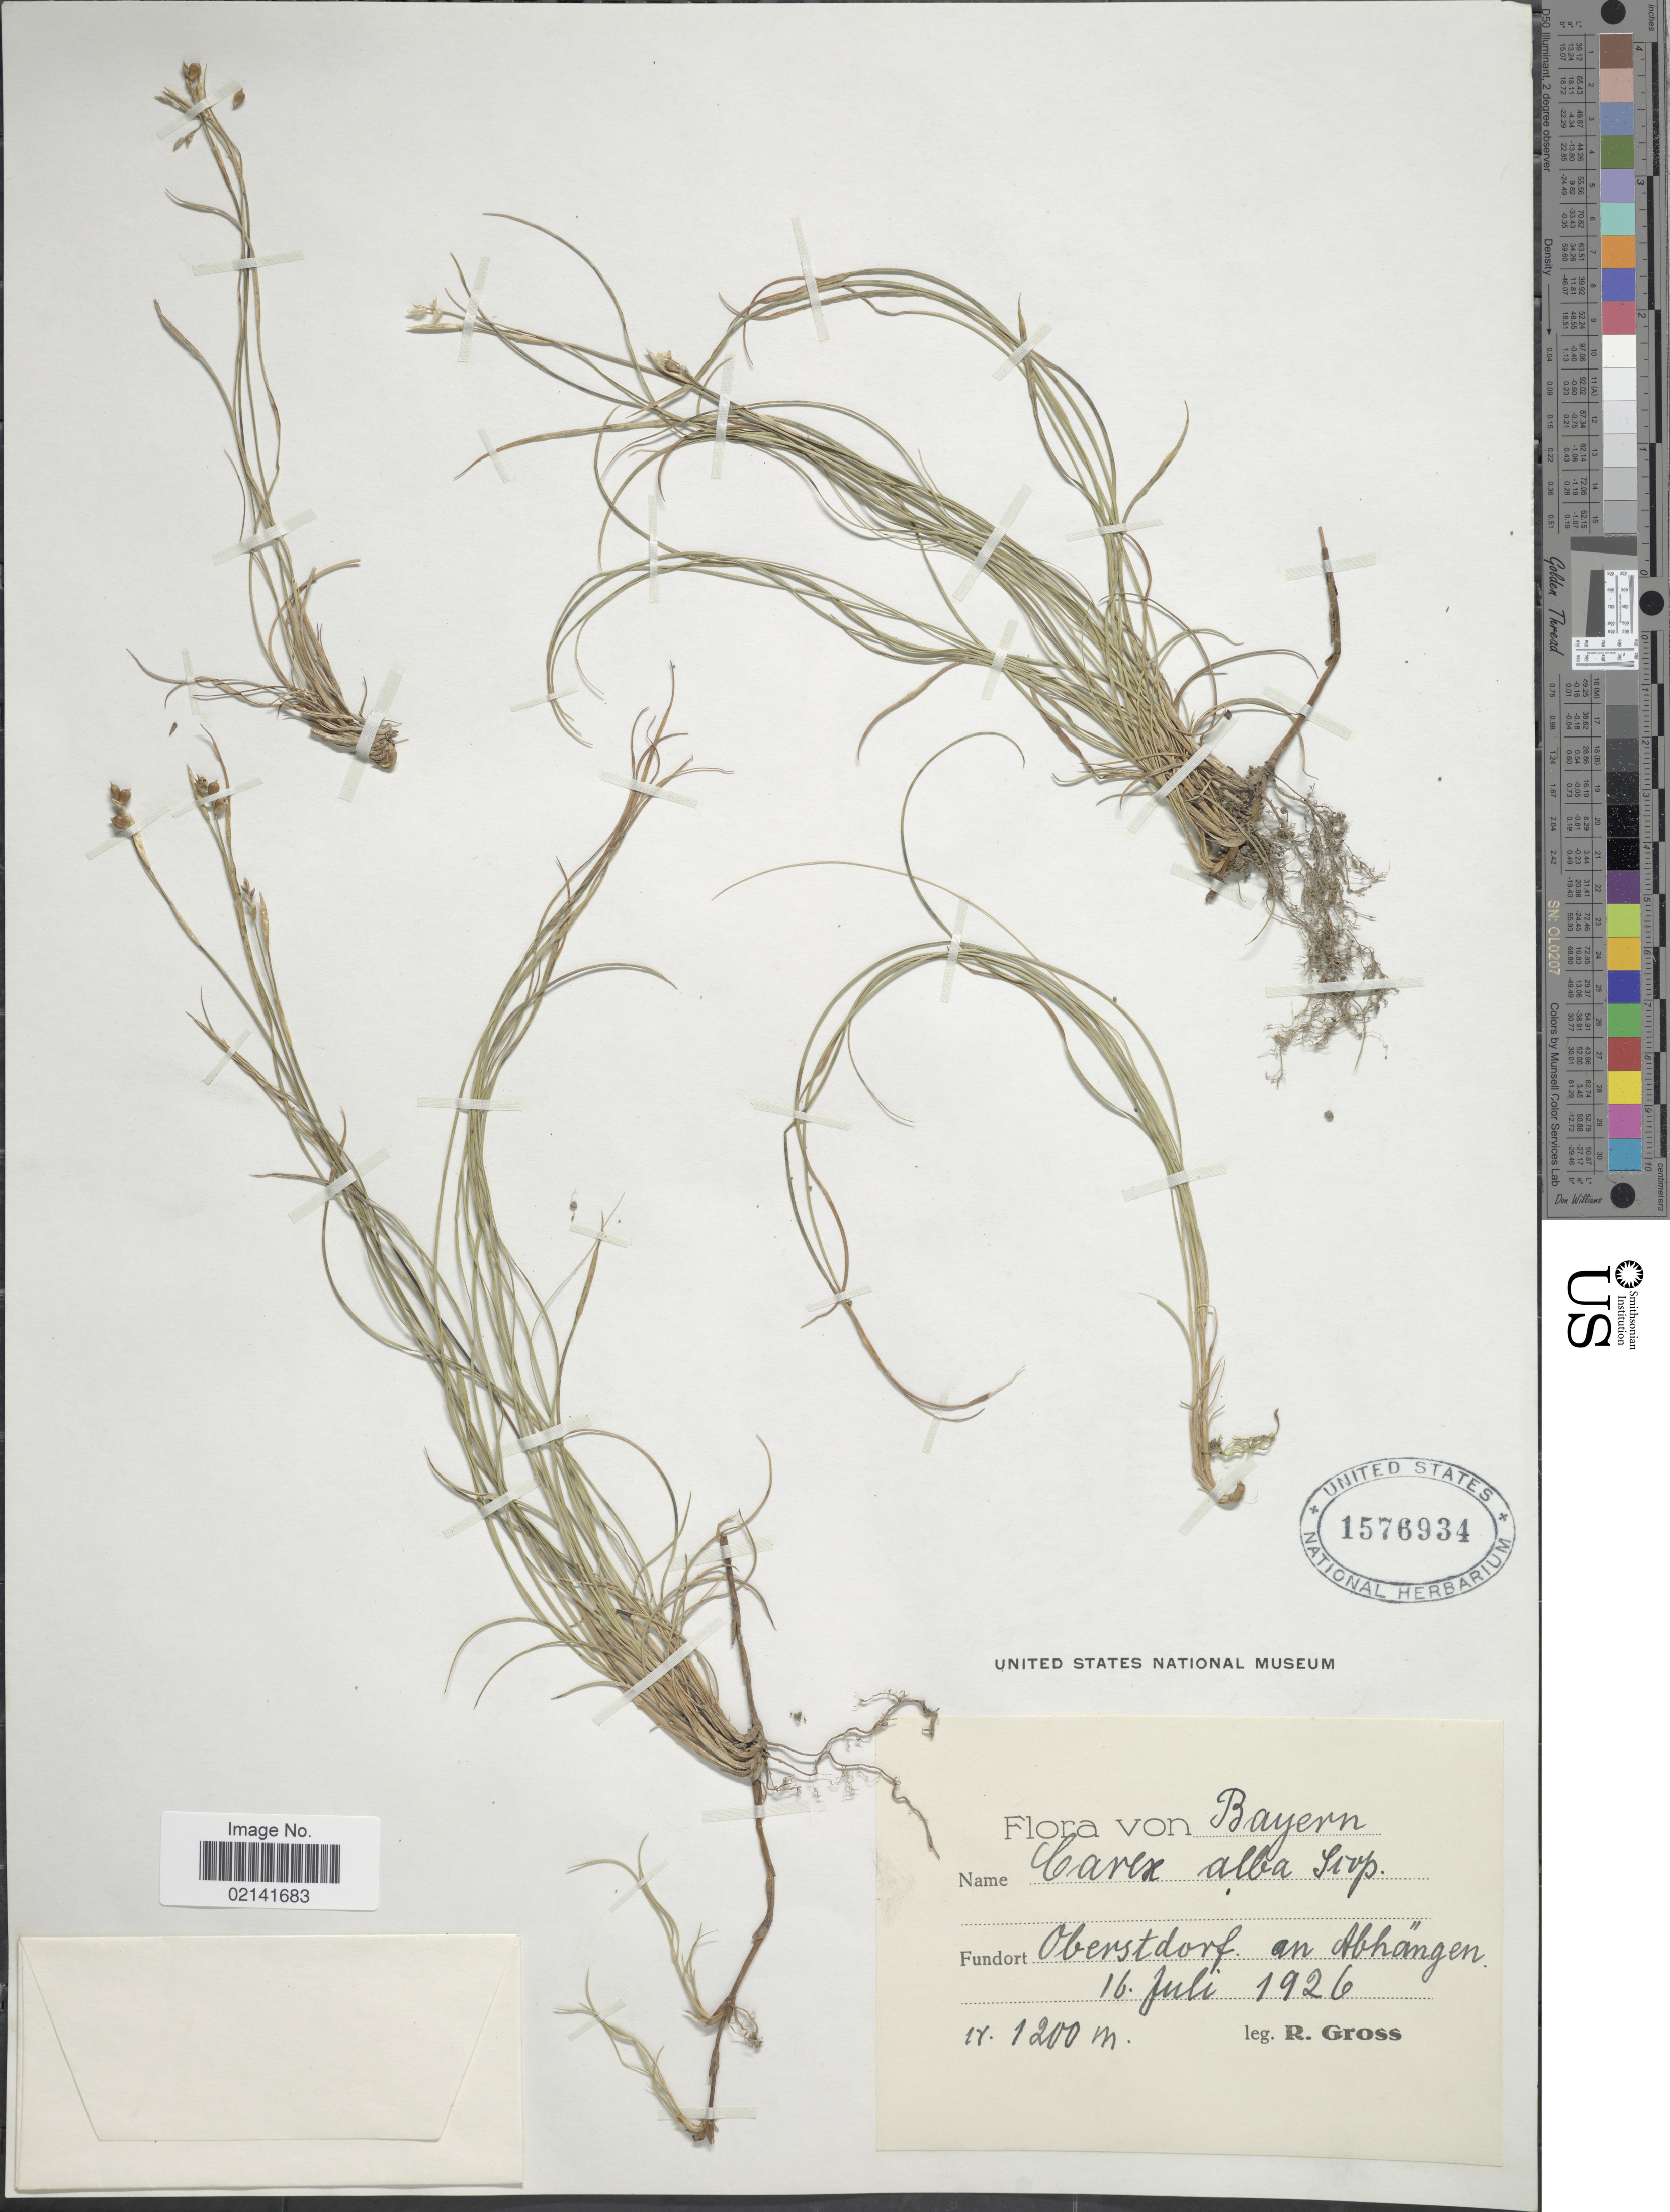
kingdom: Plantae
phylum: Tracheophyta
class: Liliopsida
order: Poales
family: Cyperaceae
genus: Carex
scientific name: Carex alba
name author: Scop.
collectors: R. Gross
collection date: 1926-07-16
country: Germany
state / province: Bayern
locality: Oberstdorf an abhangen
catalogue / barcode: US 1576934